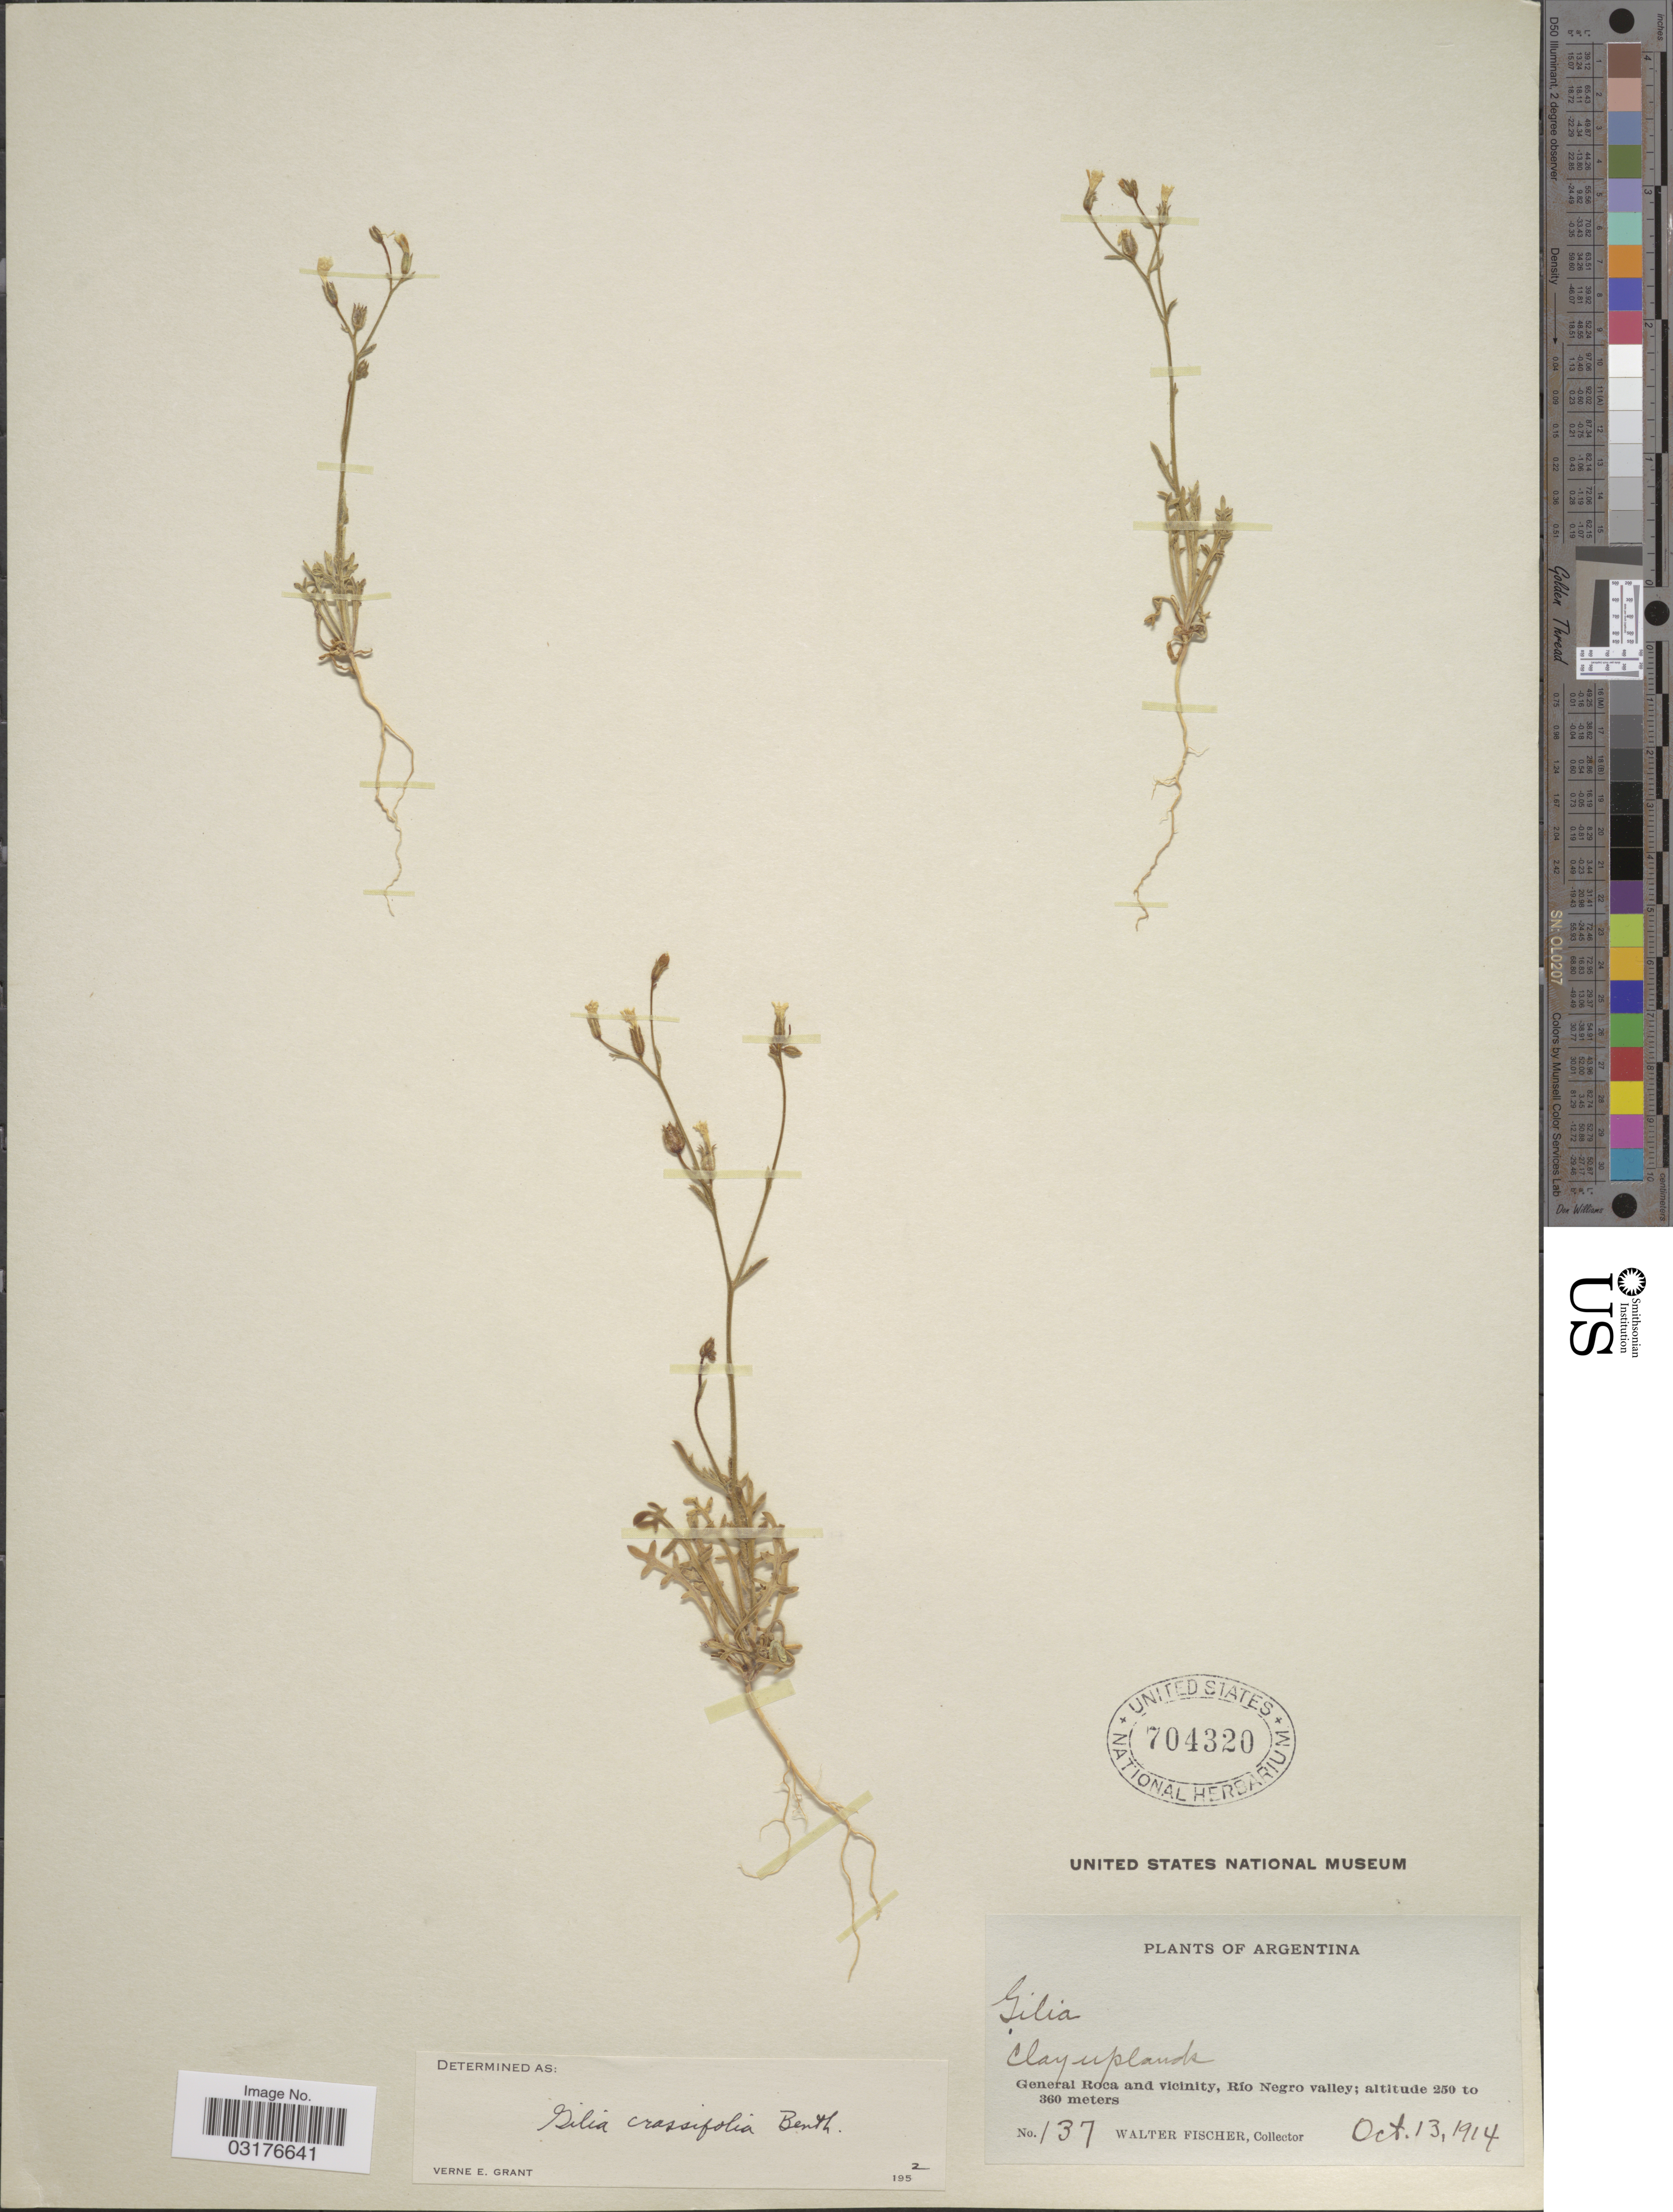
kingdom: Plantae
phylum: Tracheophyta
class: Magnoliopsida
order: Ericales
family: Polemoniaceae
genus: Gilia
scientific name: Gilia crassifolia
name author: Benth.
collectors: W. Fischer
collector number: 137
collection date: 1914-10-13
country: Argentina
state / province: Rio Negro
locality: General Roca and vicinity, Río Negro valley.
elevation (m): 250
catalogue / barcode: US 704320